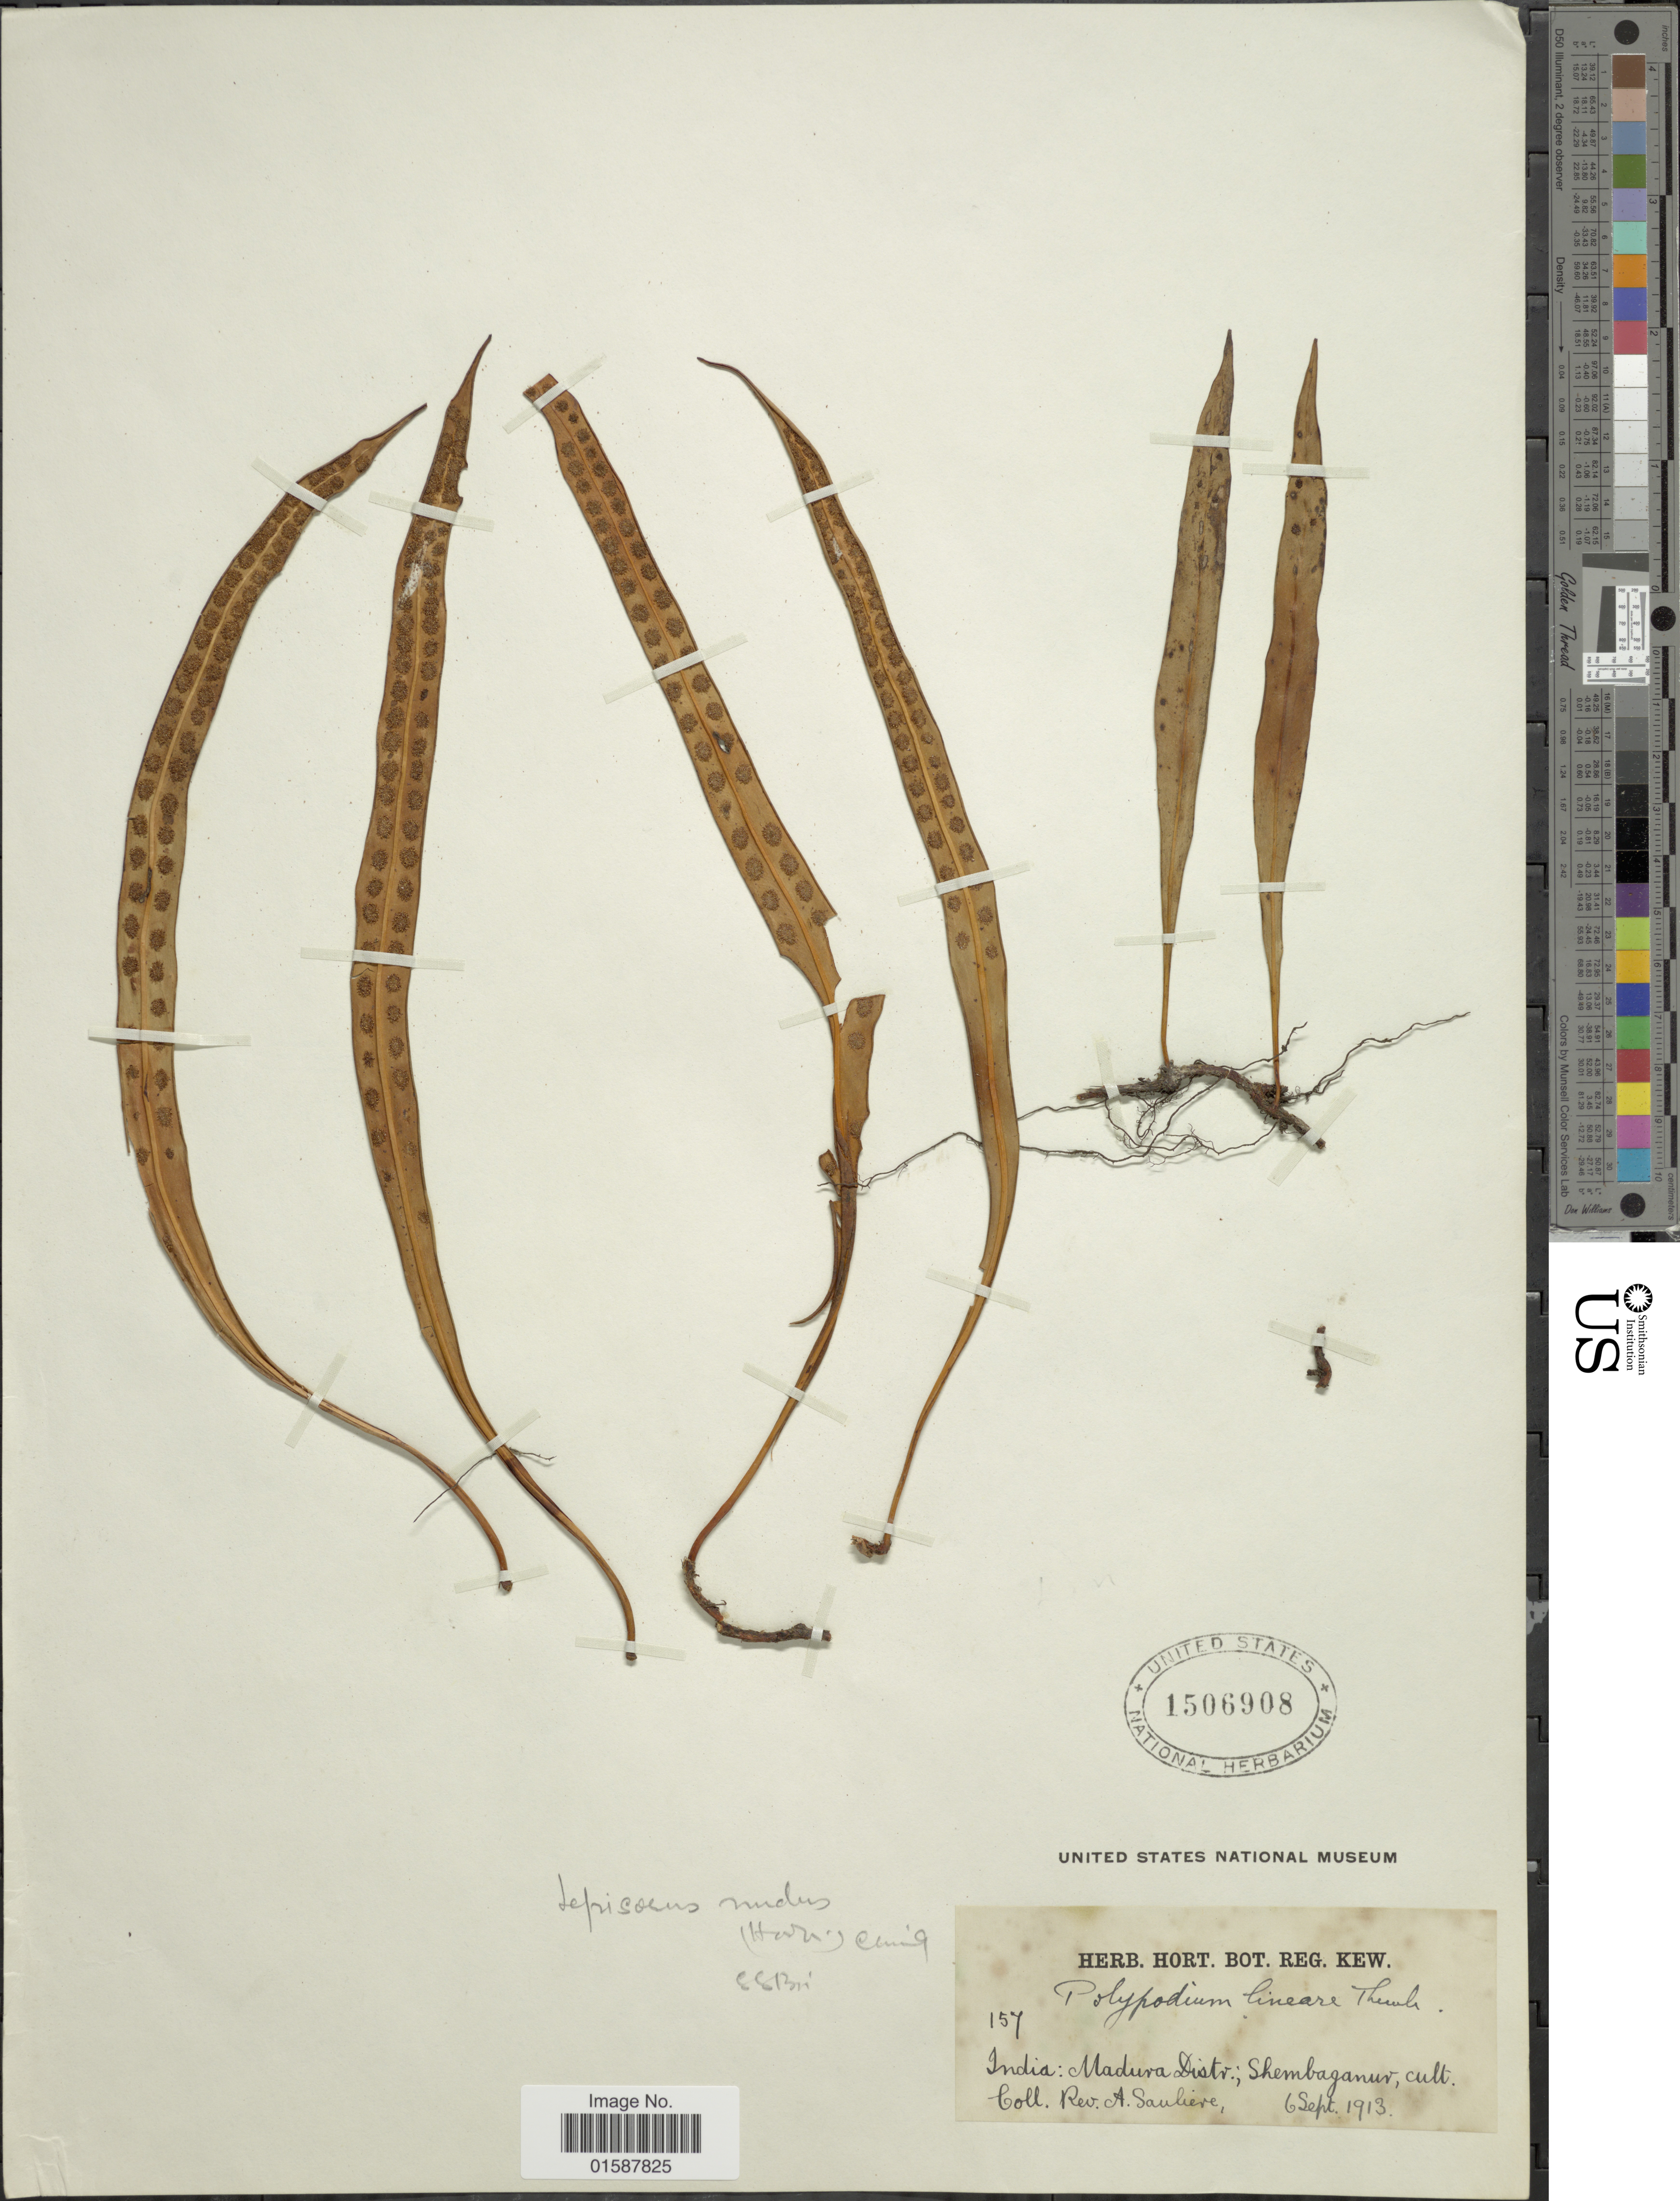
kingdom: Plantae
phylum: Tracheophyta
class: Polypodiopsida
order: Polypodiales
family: Polypodiaceae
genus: Lepisorus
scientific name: Lepisorus nuduisculum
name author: (Kunze)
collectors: A. Sauliere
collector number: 157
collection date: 1913-09-06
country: India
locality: Madura Distr.; Shembaganuv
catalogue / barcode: US 1506908